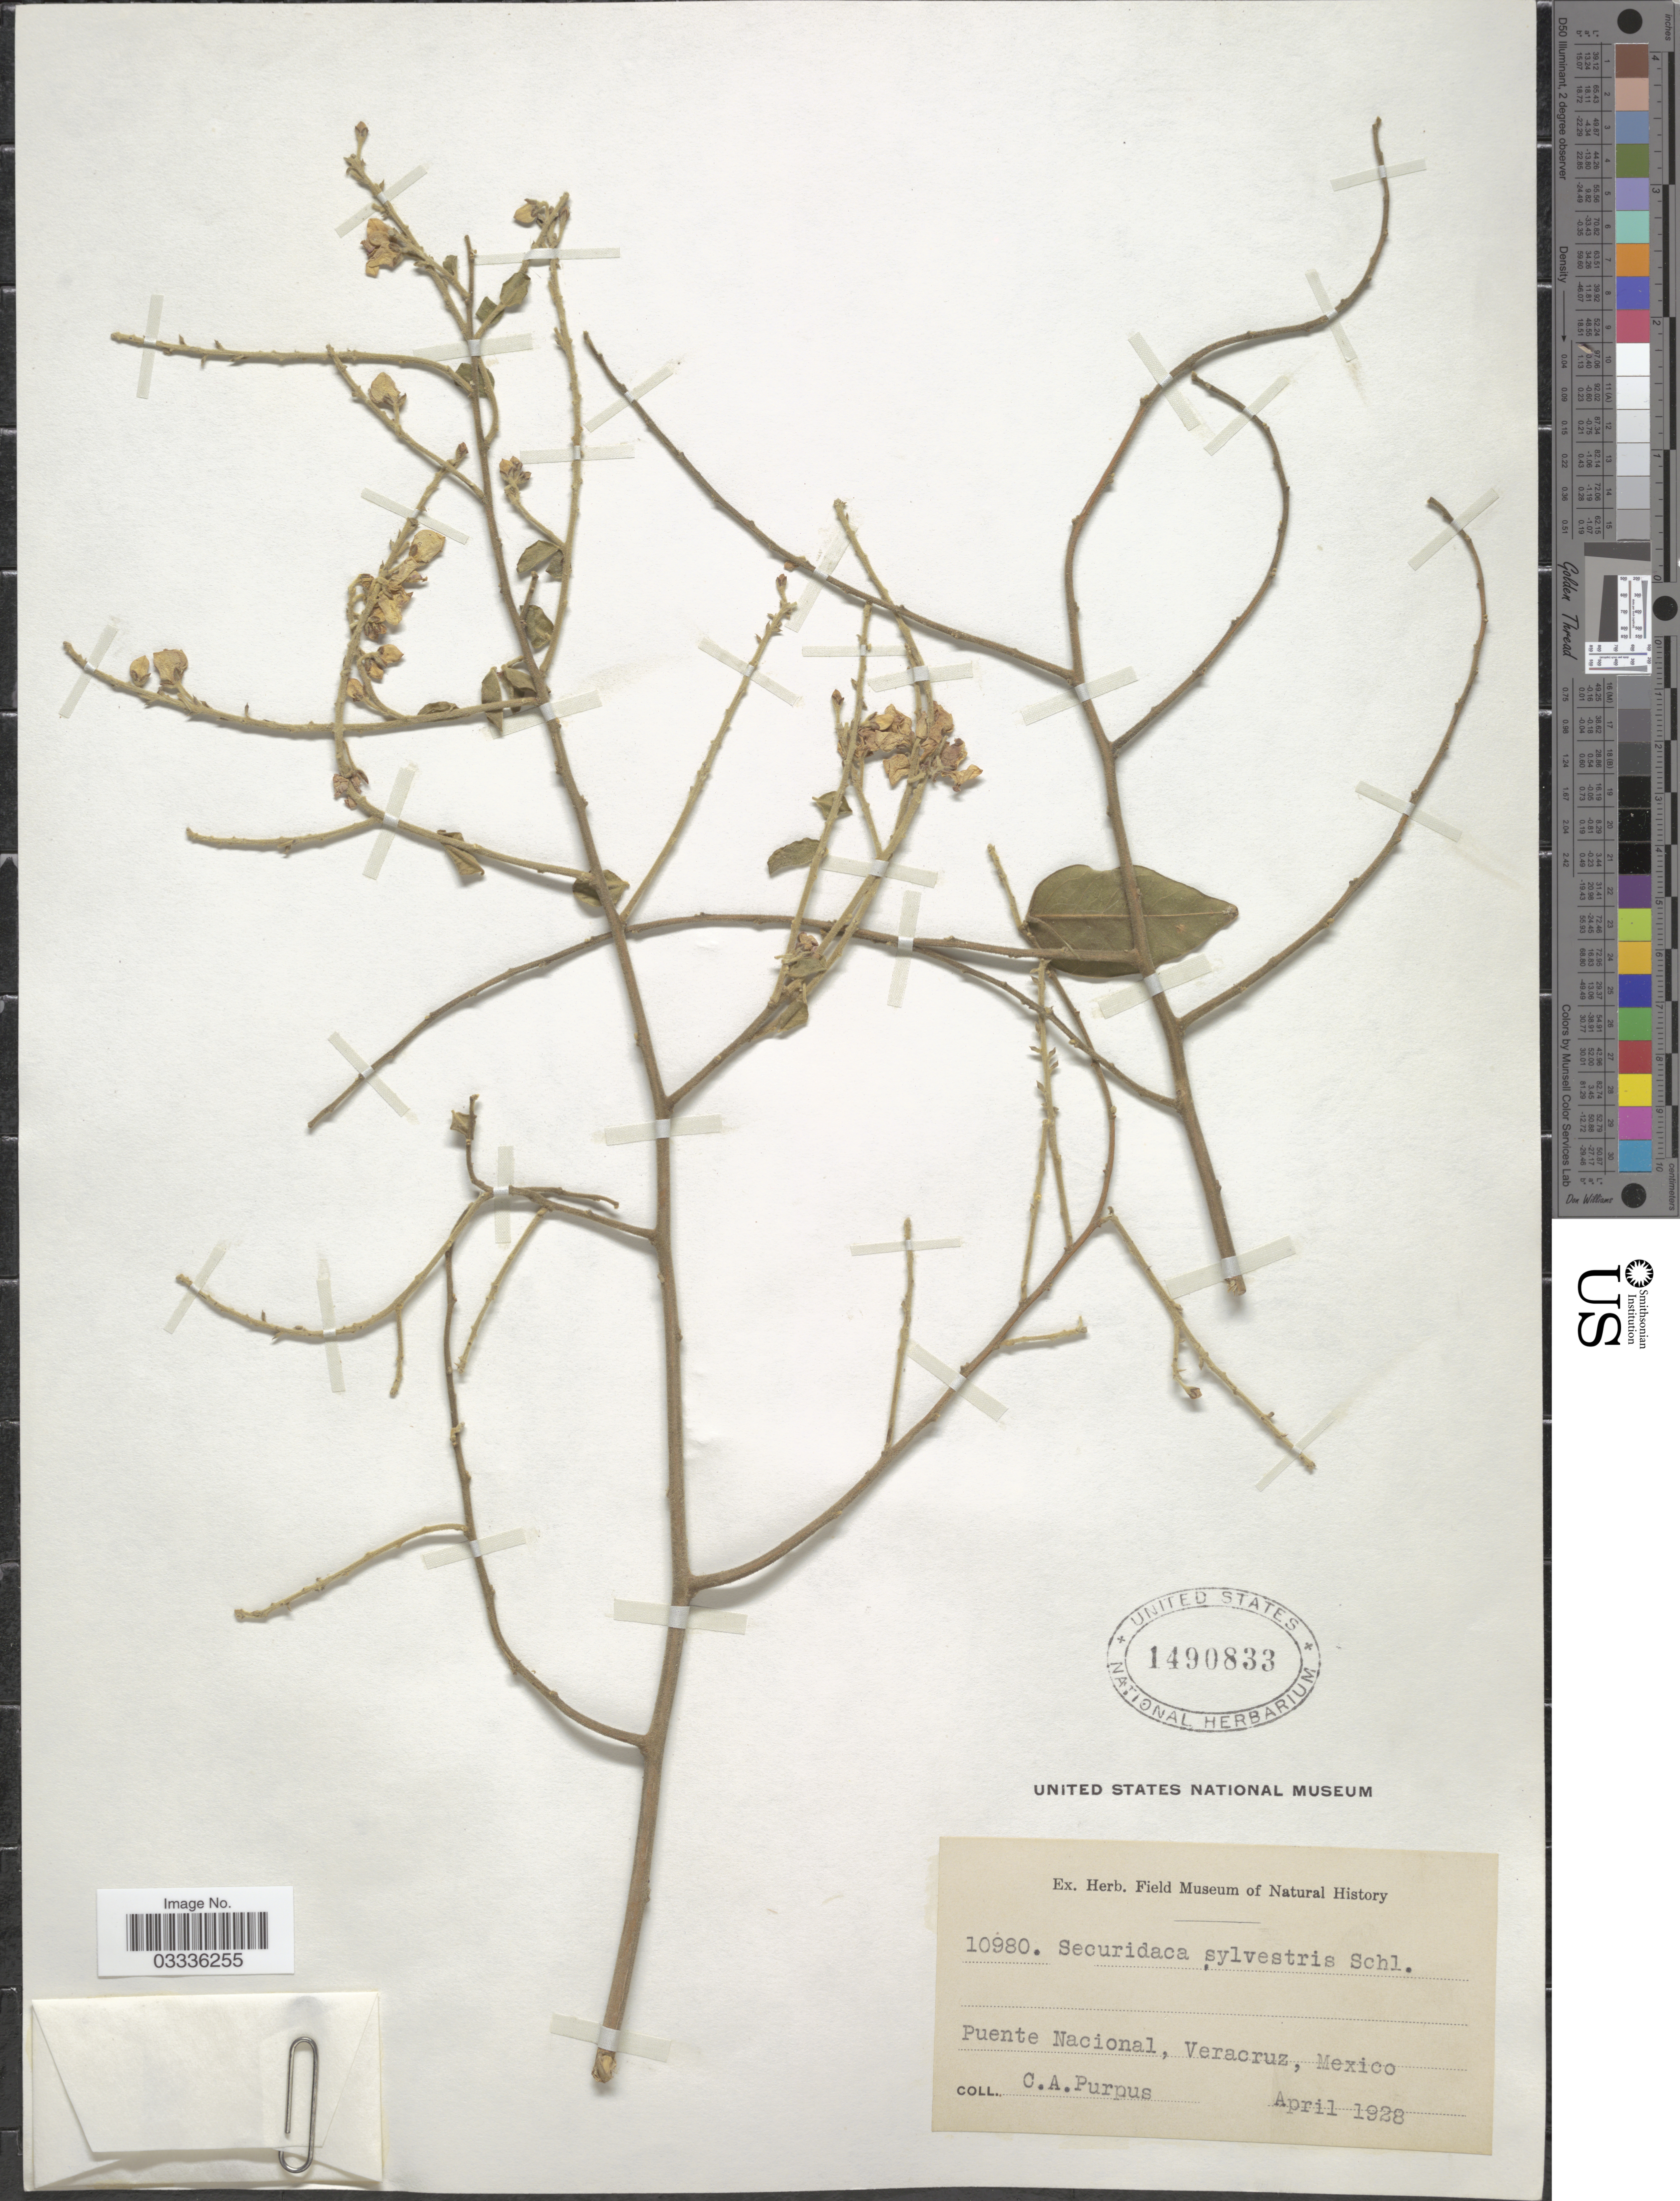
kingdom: Plantae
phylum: Tracheophyta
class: Magnoliopsida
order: Fabales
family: Polygalaceae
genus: Securidaca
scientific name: Securidaca sylvestris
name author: Schltdl.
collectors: C. A. Purpus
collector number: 10980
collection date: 1928-04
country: Mexico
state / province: Veracruz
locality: Puente Nacional, Veracruz.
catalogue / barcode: US 1490833